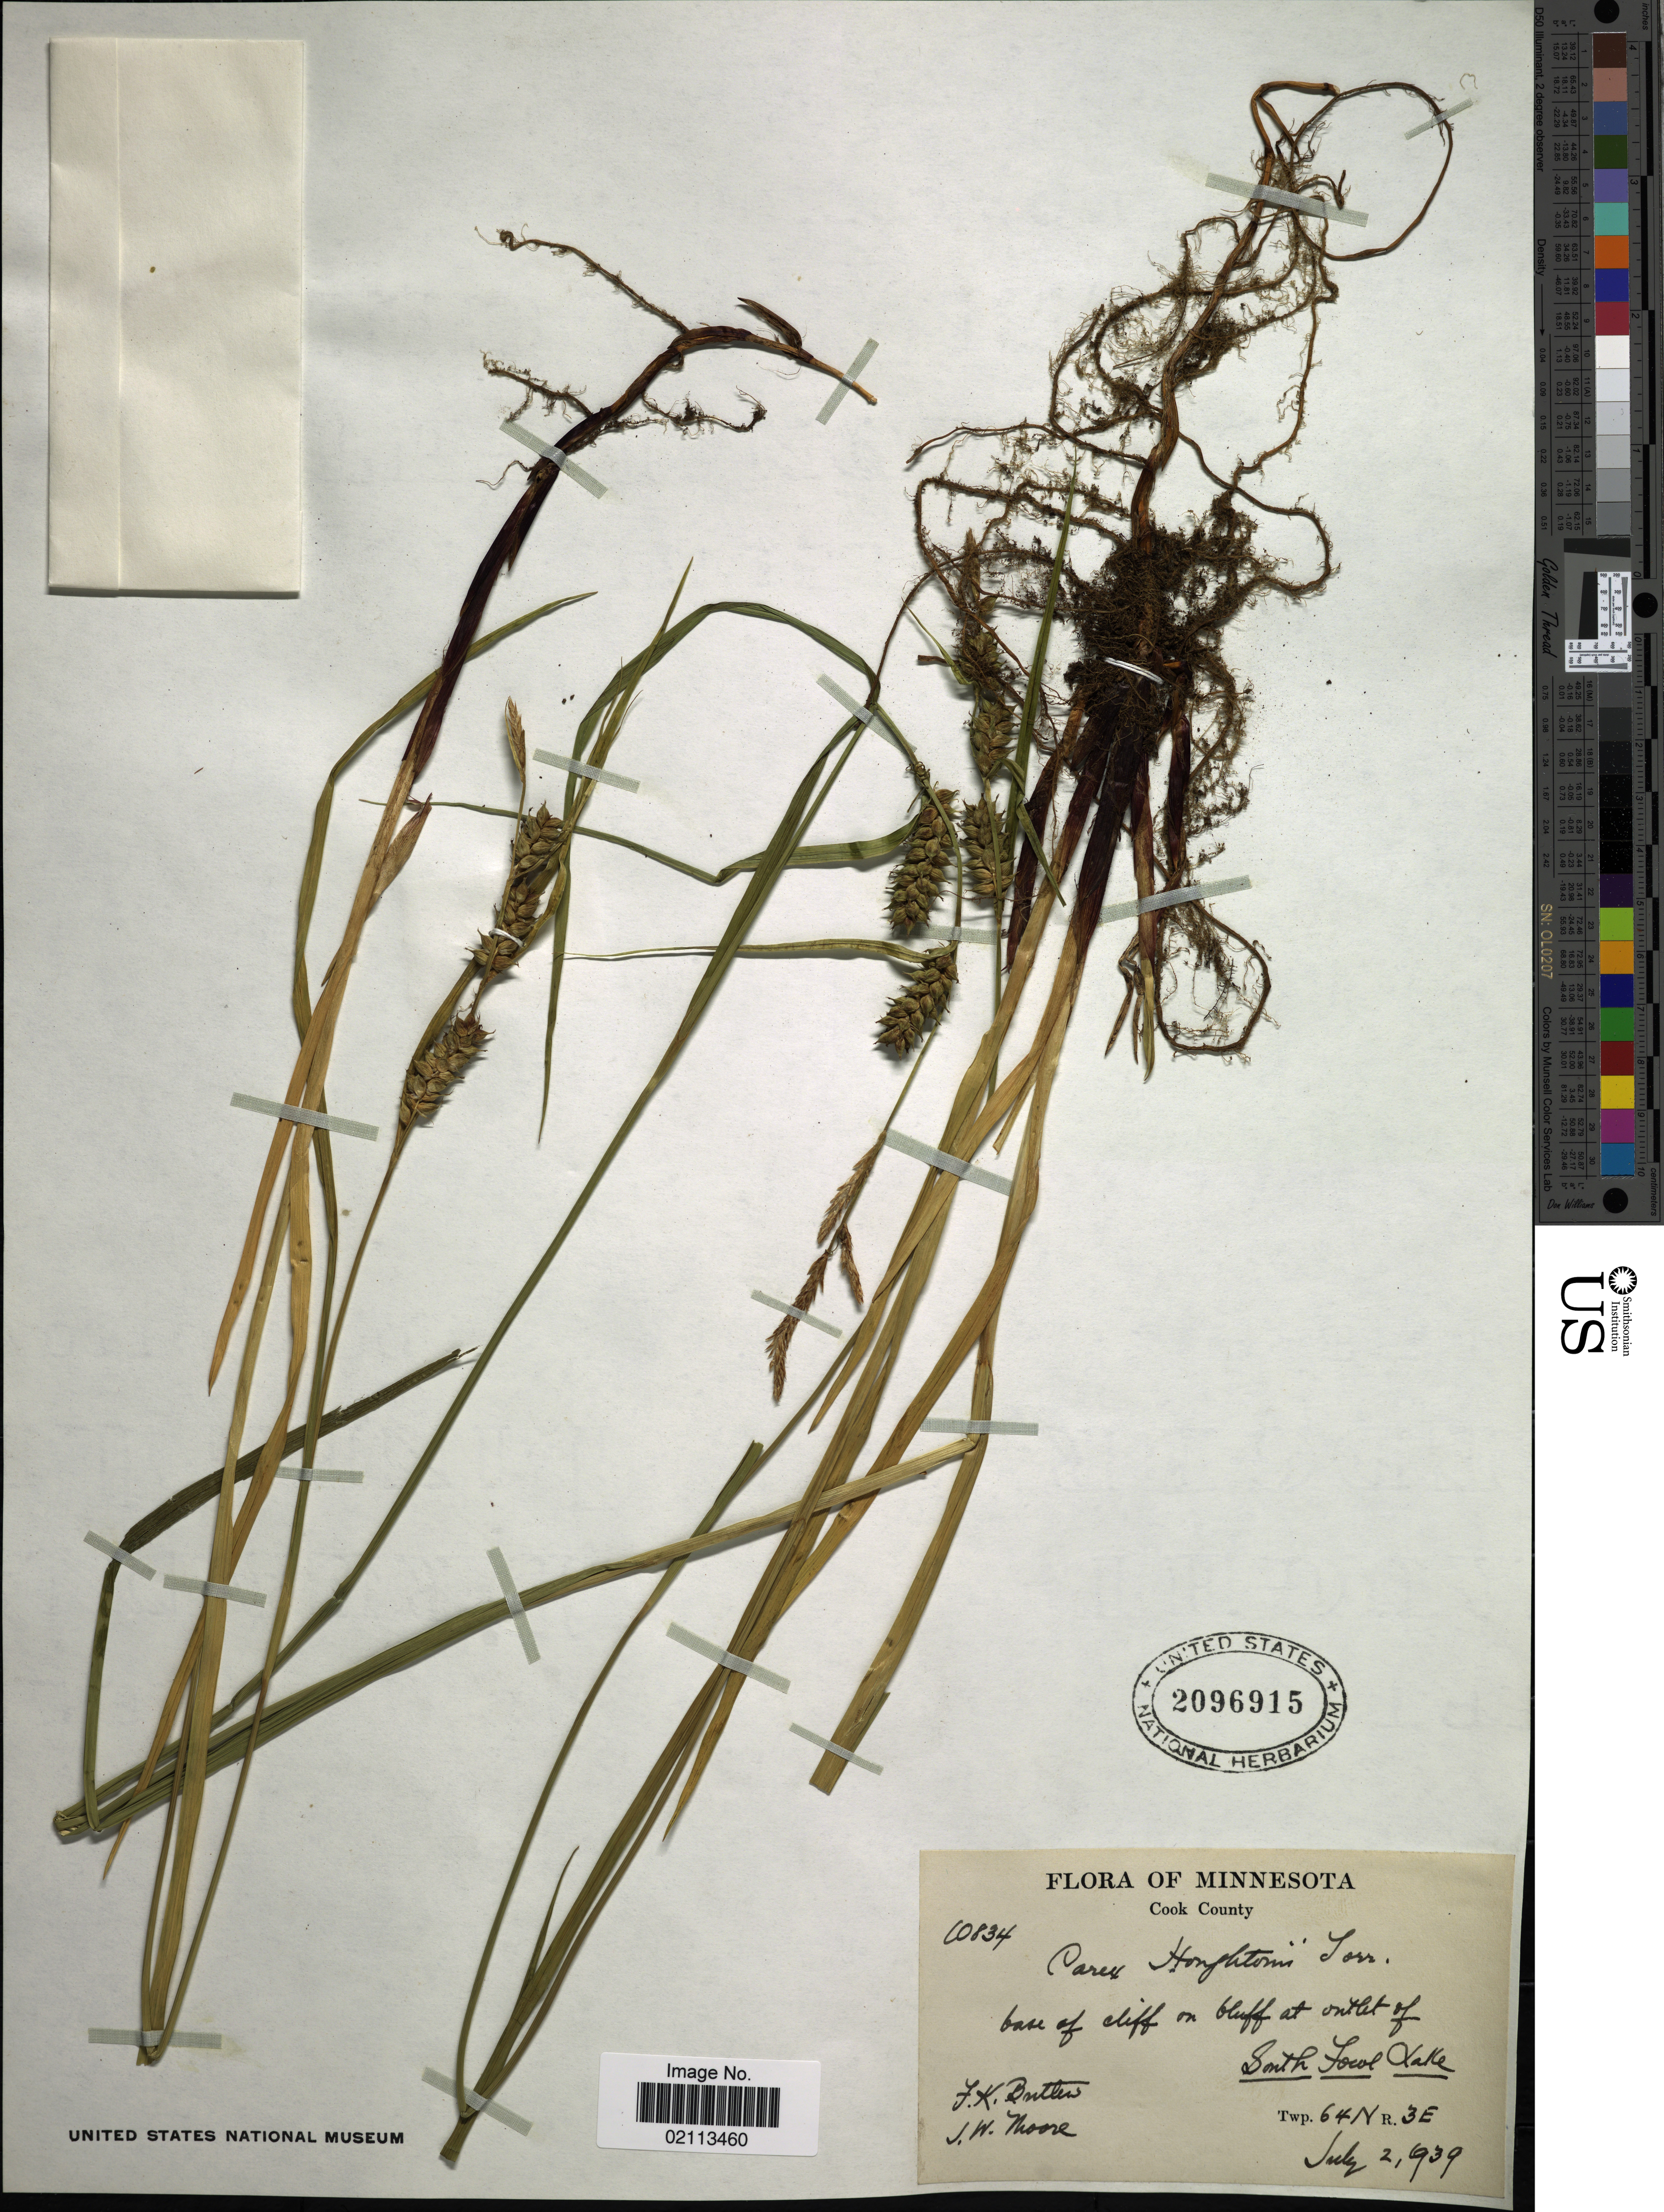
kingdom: Plantae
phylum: Tracheophyta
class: Liliopsida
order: Poales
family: Cyperaceae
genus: Carex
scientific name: Carex houghtoniana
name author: Torr. ex Dewey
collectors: F. K. Butters & J. Moore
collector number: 10834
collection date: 1939-07-02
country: United States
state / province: Minnesota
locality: Cook County, base of cliff on bluff at outlet of South Fowl Lake, Twp 64N R3E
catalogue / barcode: US 2096915